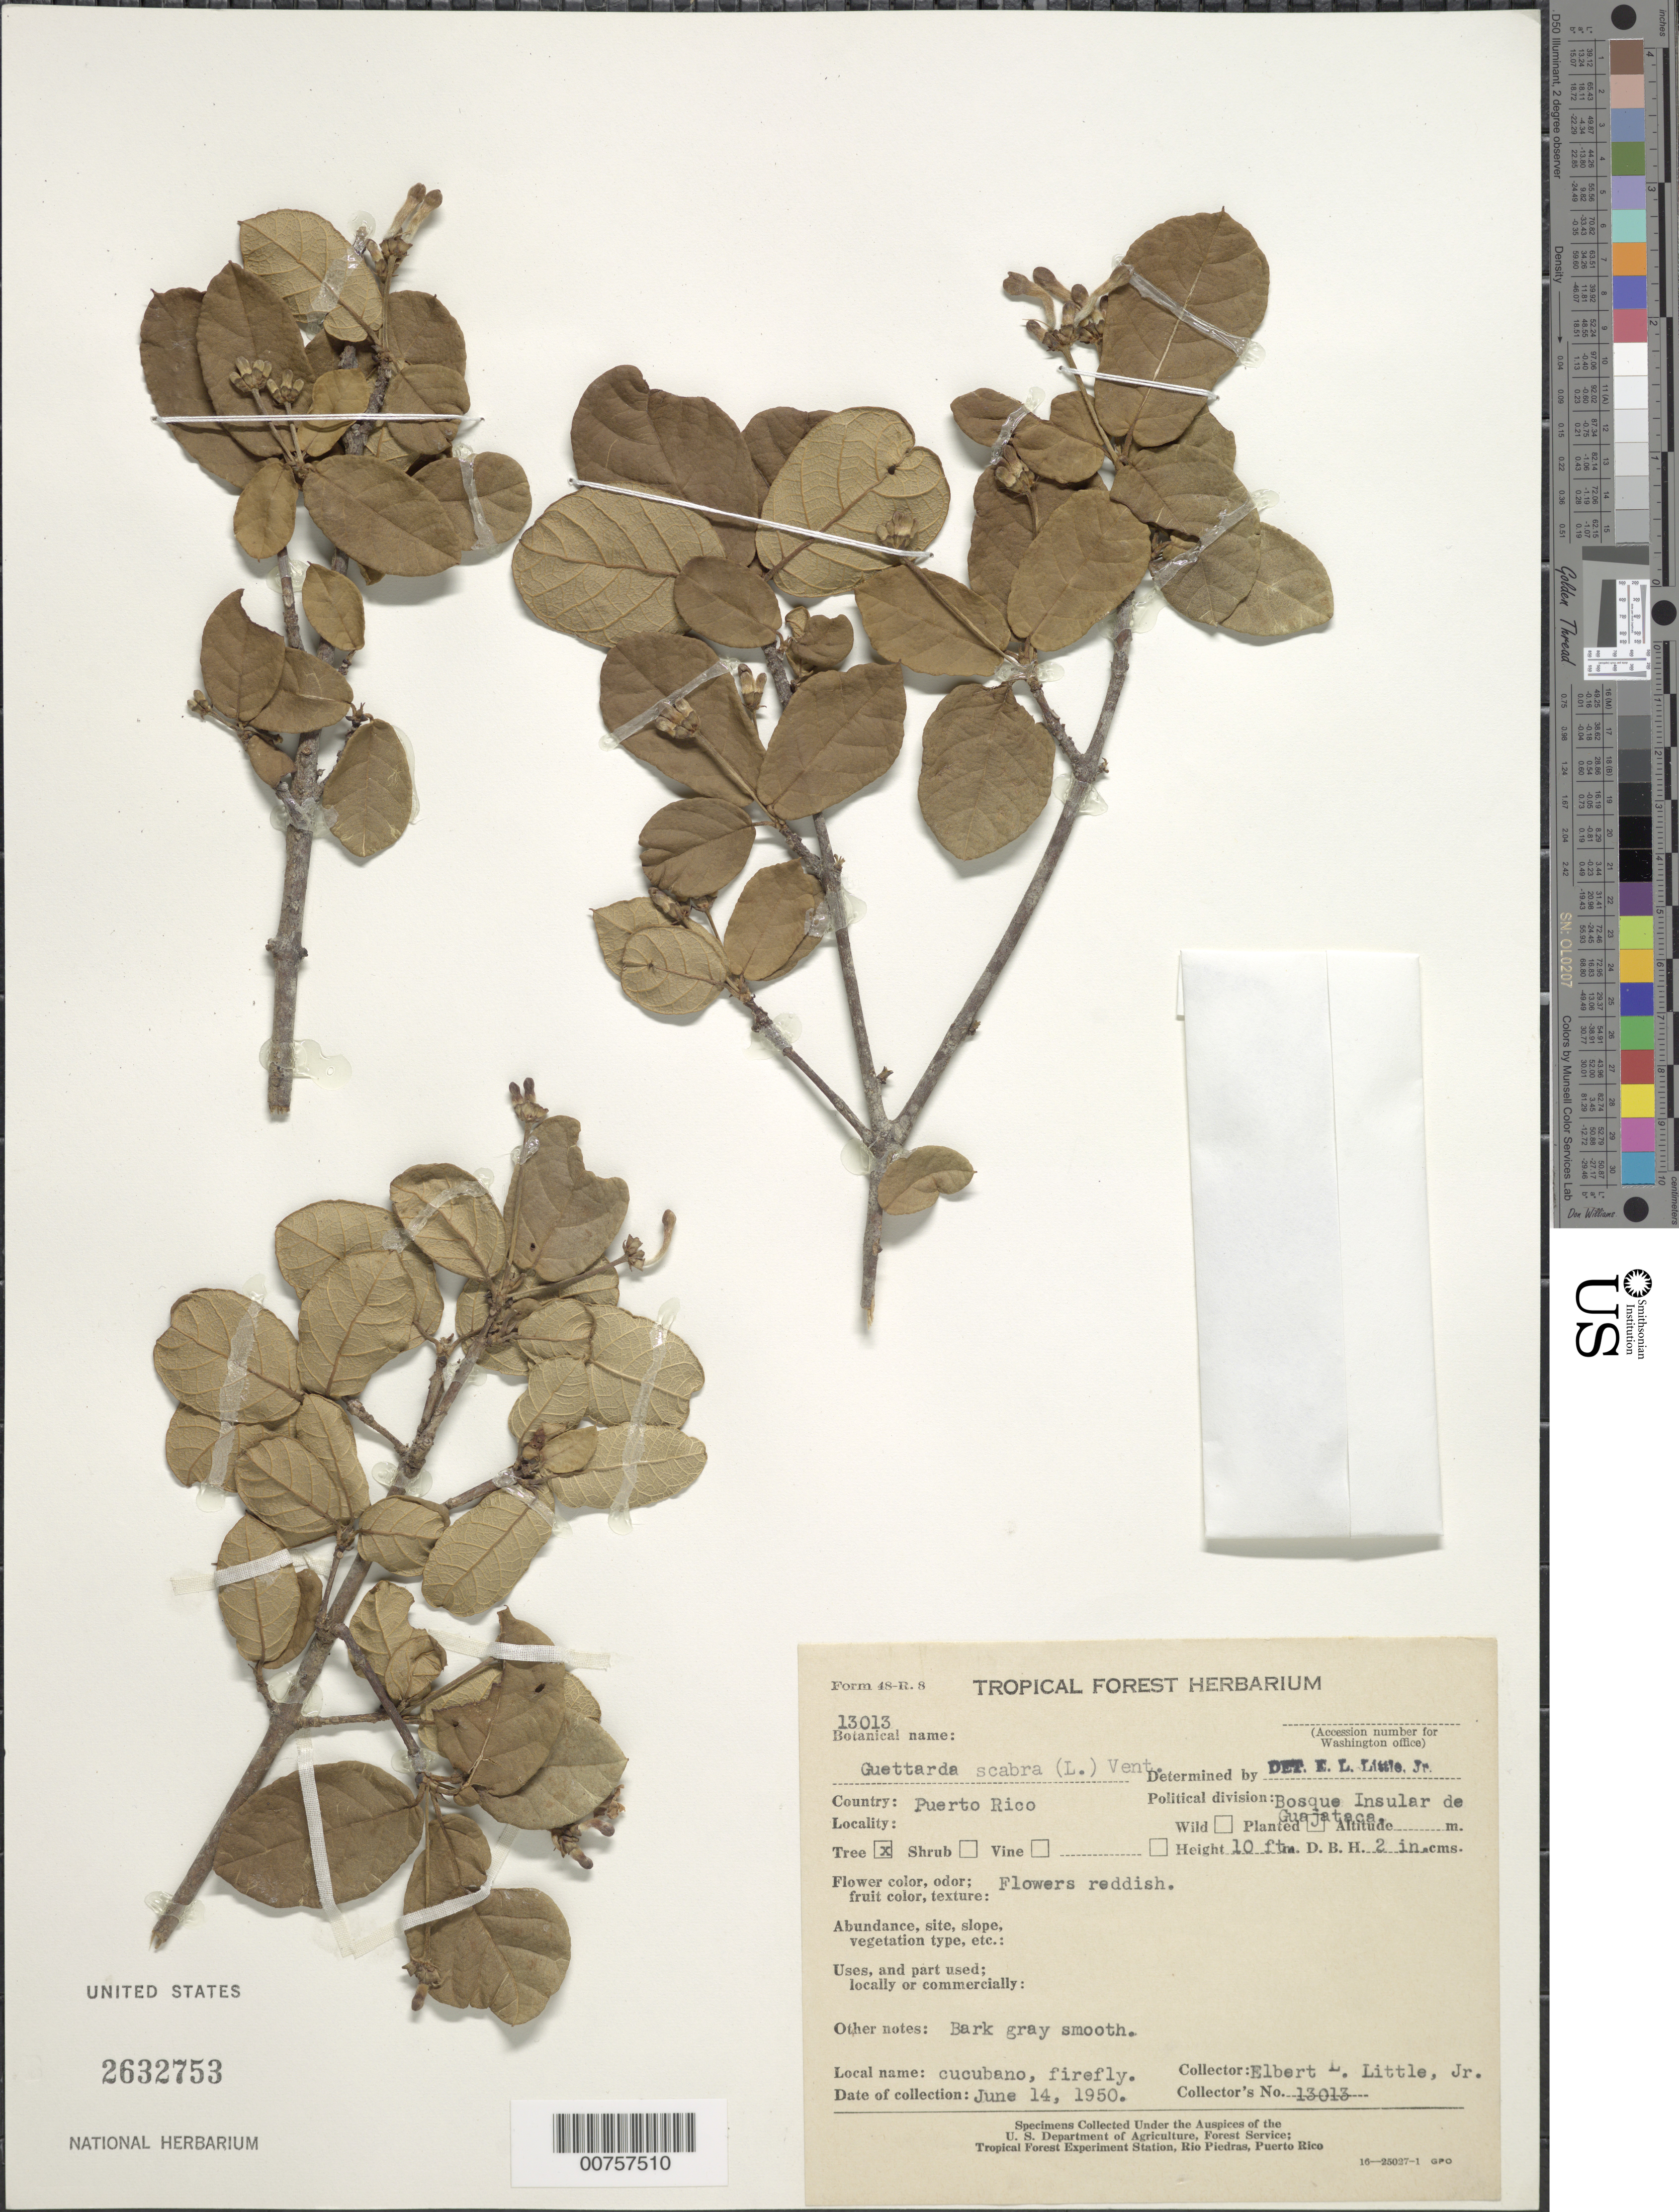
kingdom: Plantae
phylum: Tracheophyta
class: Magnoliopsida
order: Gentianales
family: Rubiaceae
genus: Guettarda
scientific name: Guettarda scabra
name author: (L.) Vent.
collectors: E. L. Little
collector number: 13013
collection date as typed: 14 Jun 1950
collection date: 1950-06-14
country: Puerto Rico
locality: Bosque Insular de Guajataca.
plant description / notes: Common name: Cucubano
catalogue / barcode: US 2632753